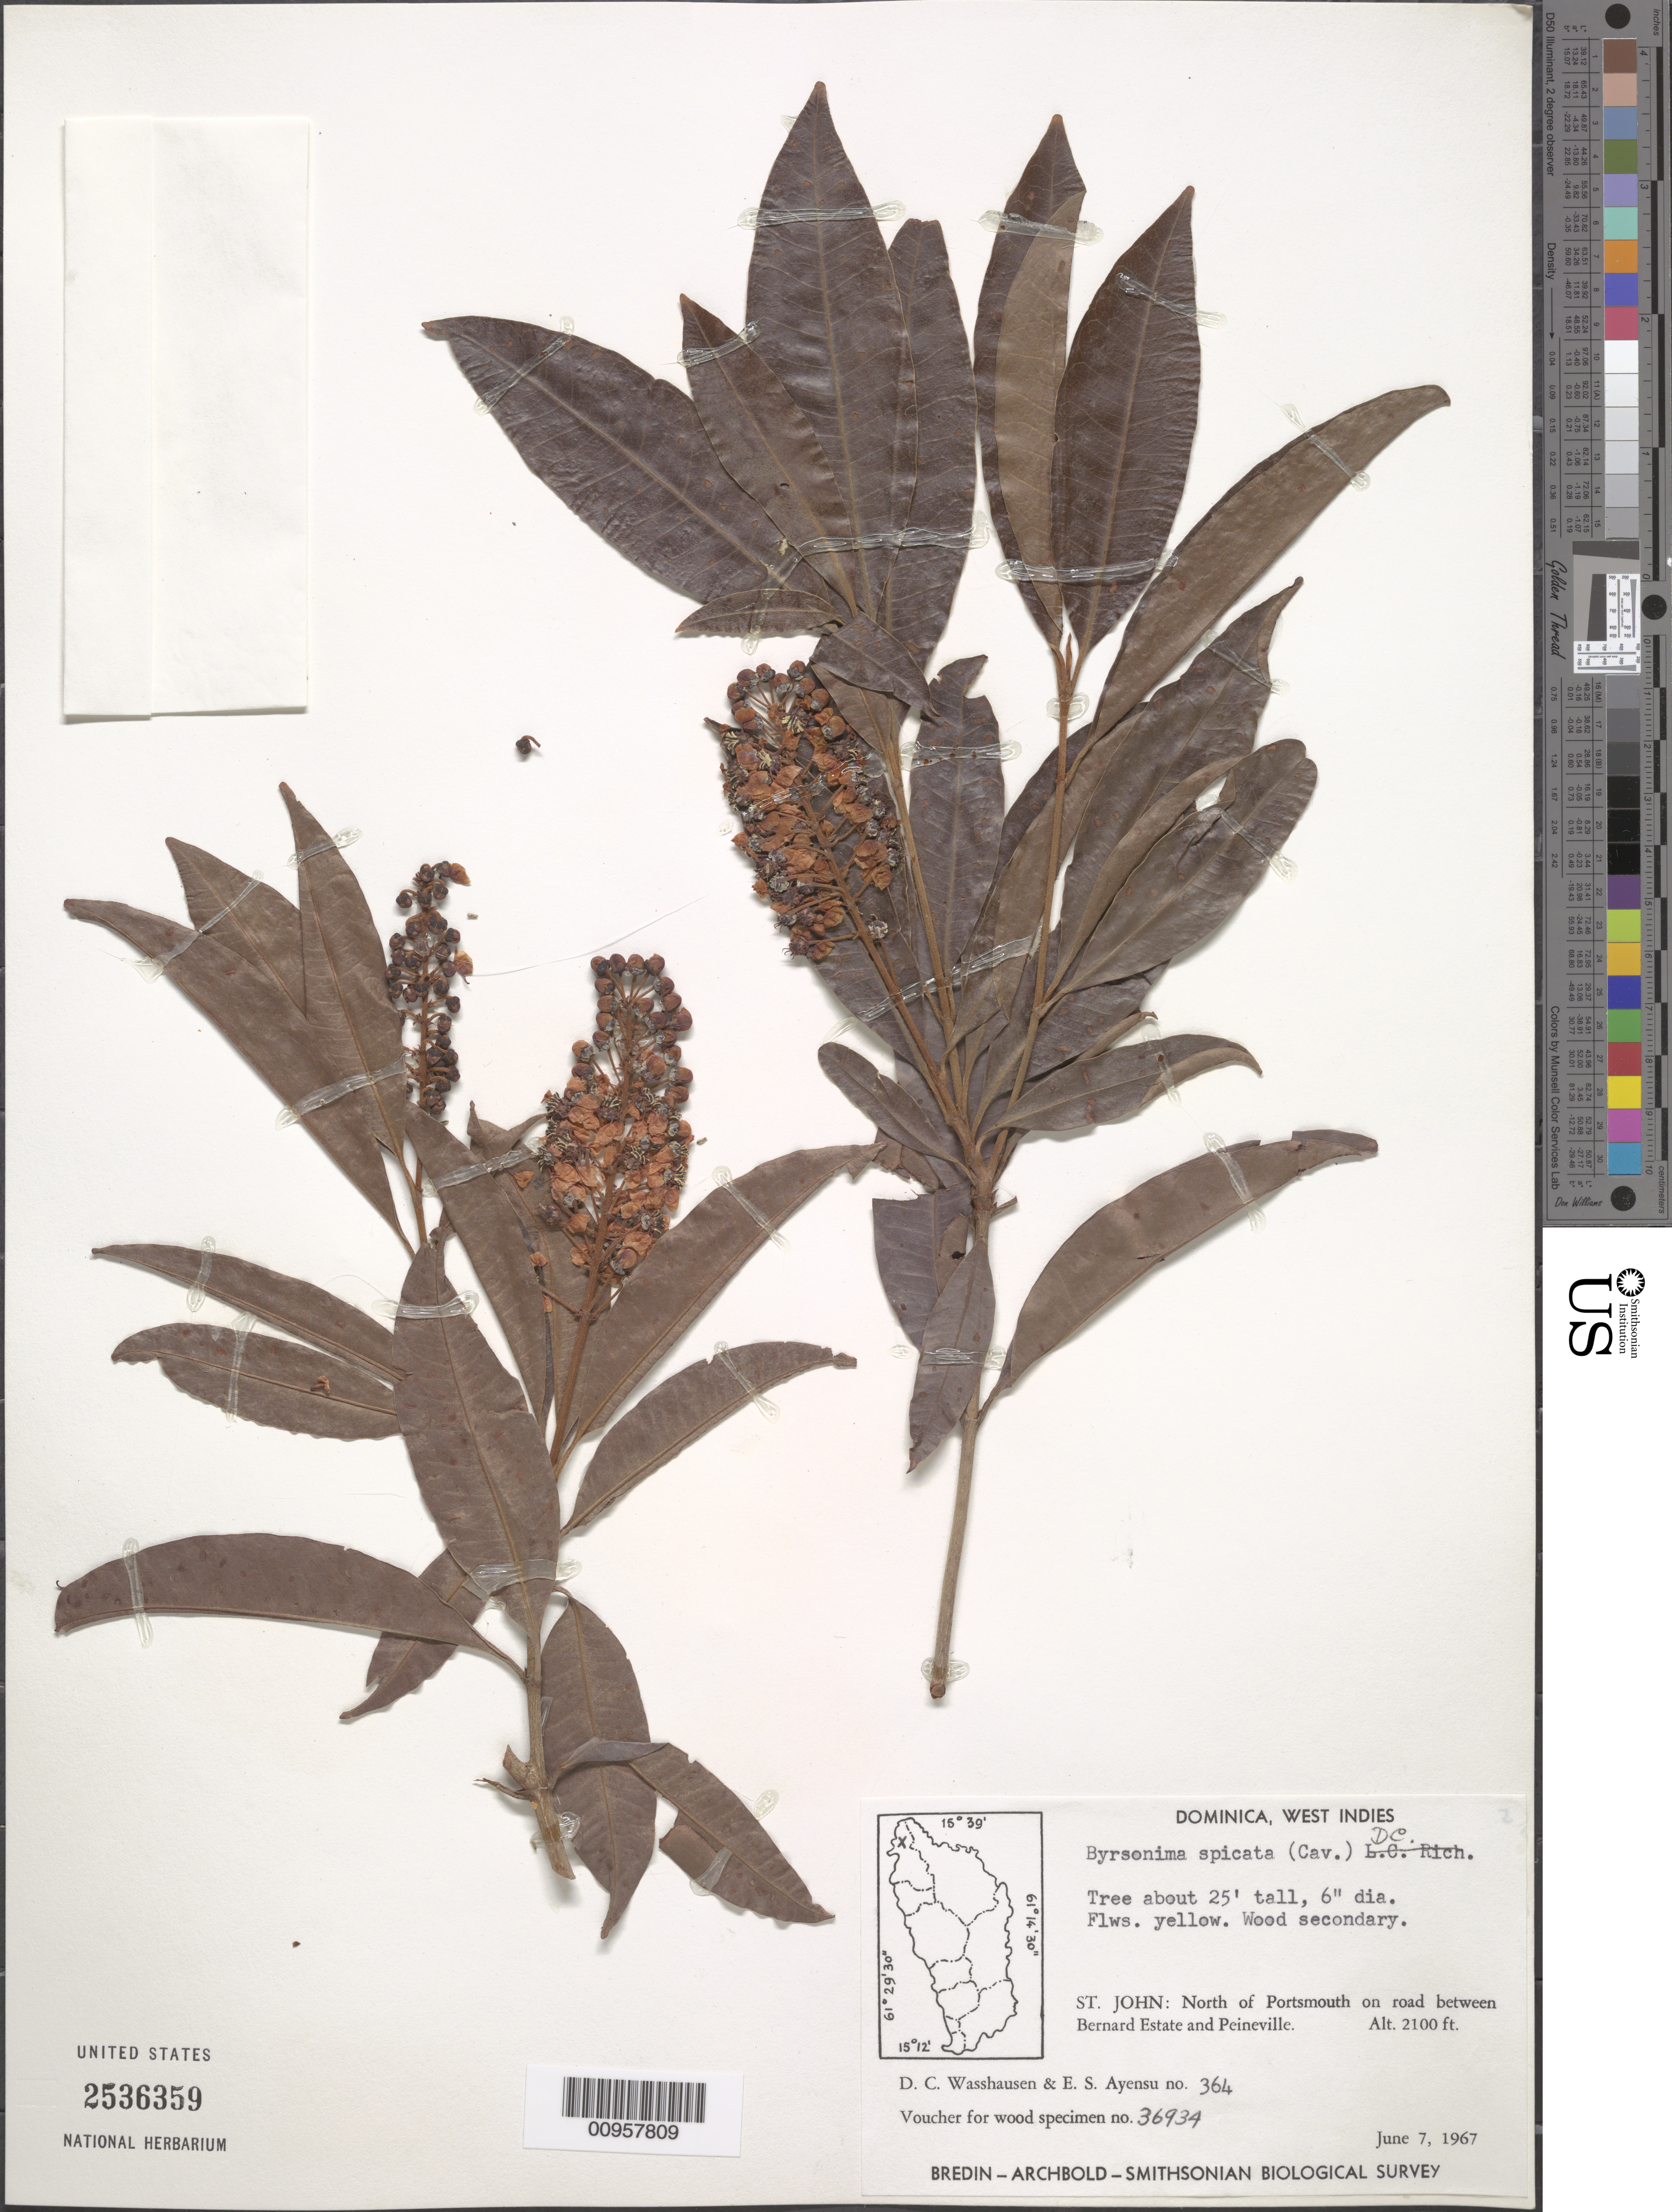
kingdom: Plantae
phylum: Tracheophyta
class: Magnoliopsida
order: Malpighiales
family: Malpighiaceae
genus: Byrsonima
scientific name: Byrsonima spicata (Cav.) DC.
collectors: D. C. Wasshausen & E. S. Ayensu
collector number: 364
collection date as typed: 07 Jun 1967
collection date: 1967-06-07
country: Dominica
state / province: St. John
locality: North of Portsmouth, on road between Bernard Estate and Peineville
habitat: Wood secondary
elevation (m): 640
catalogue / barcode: US 2536359